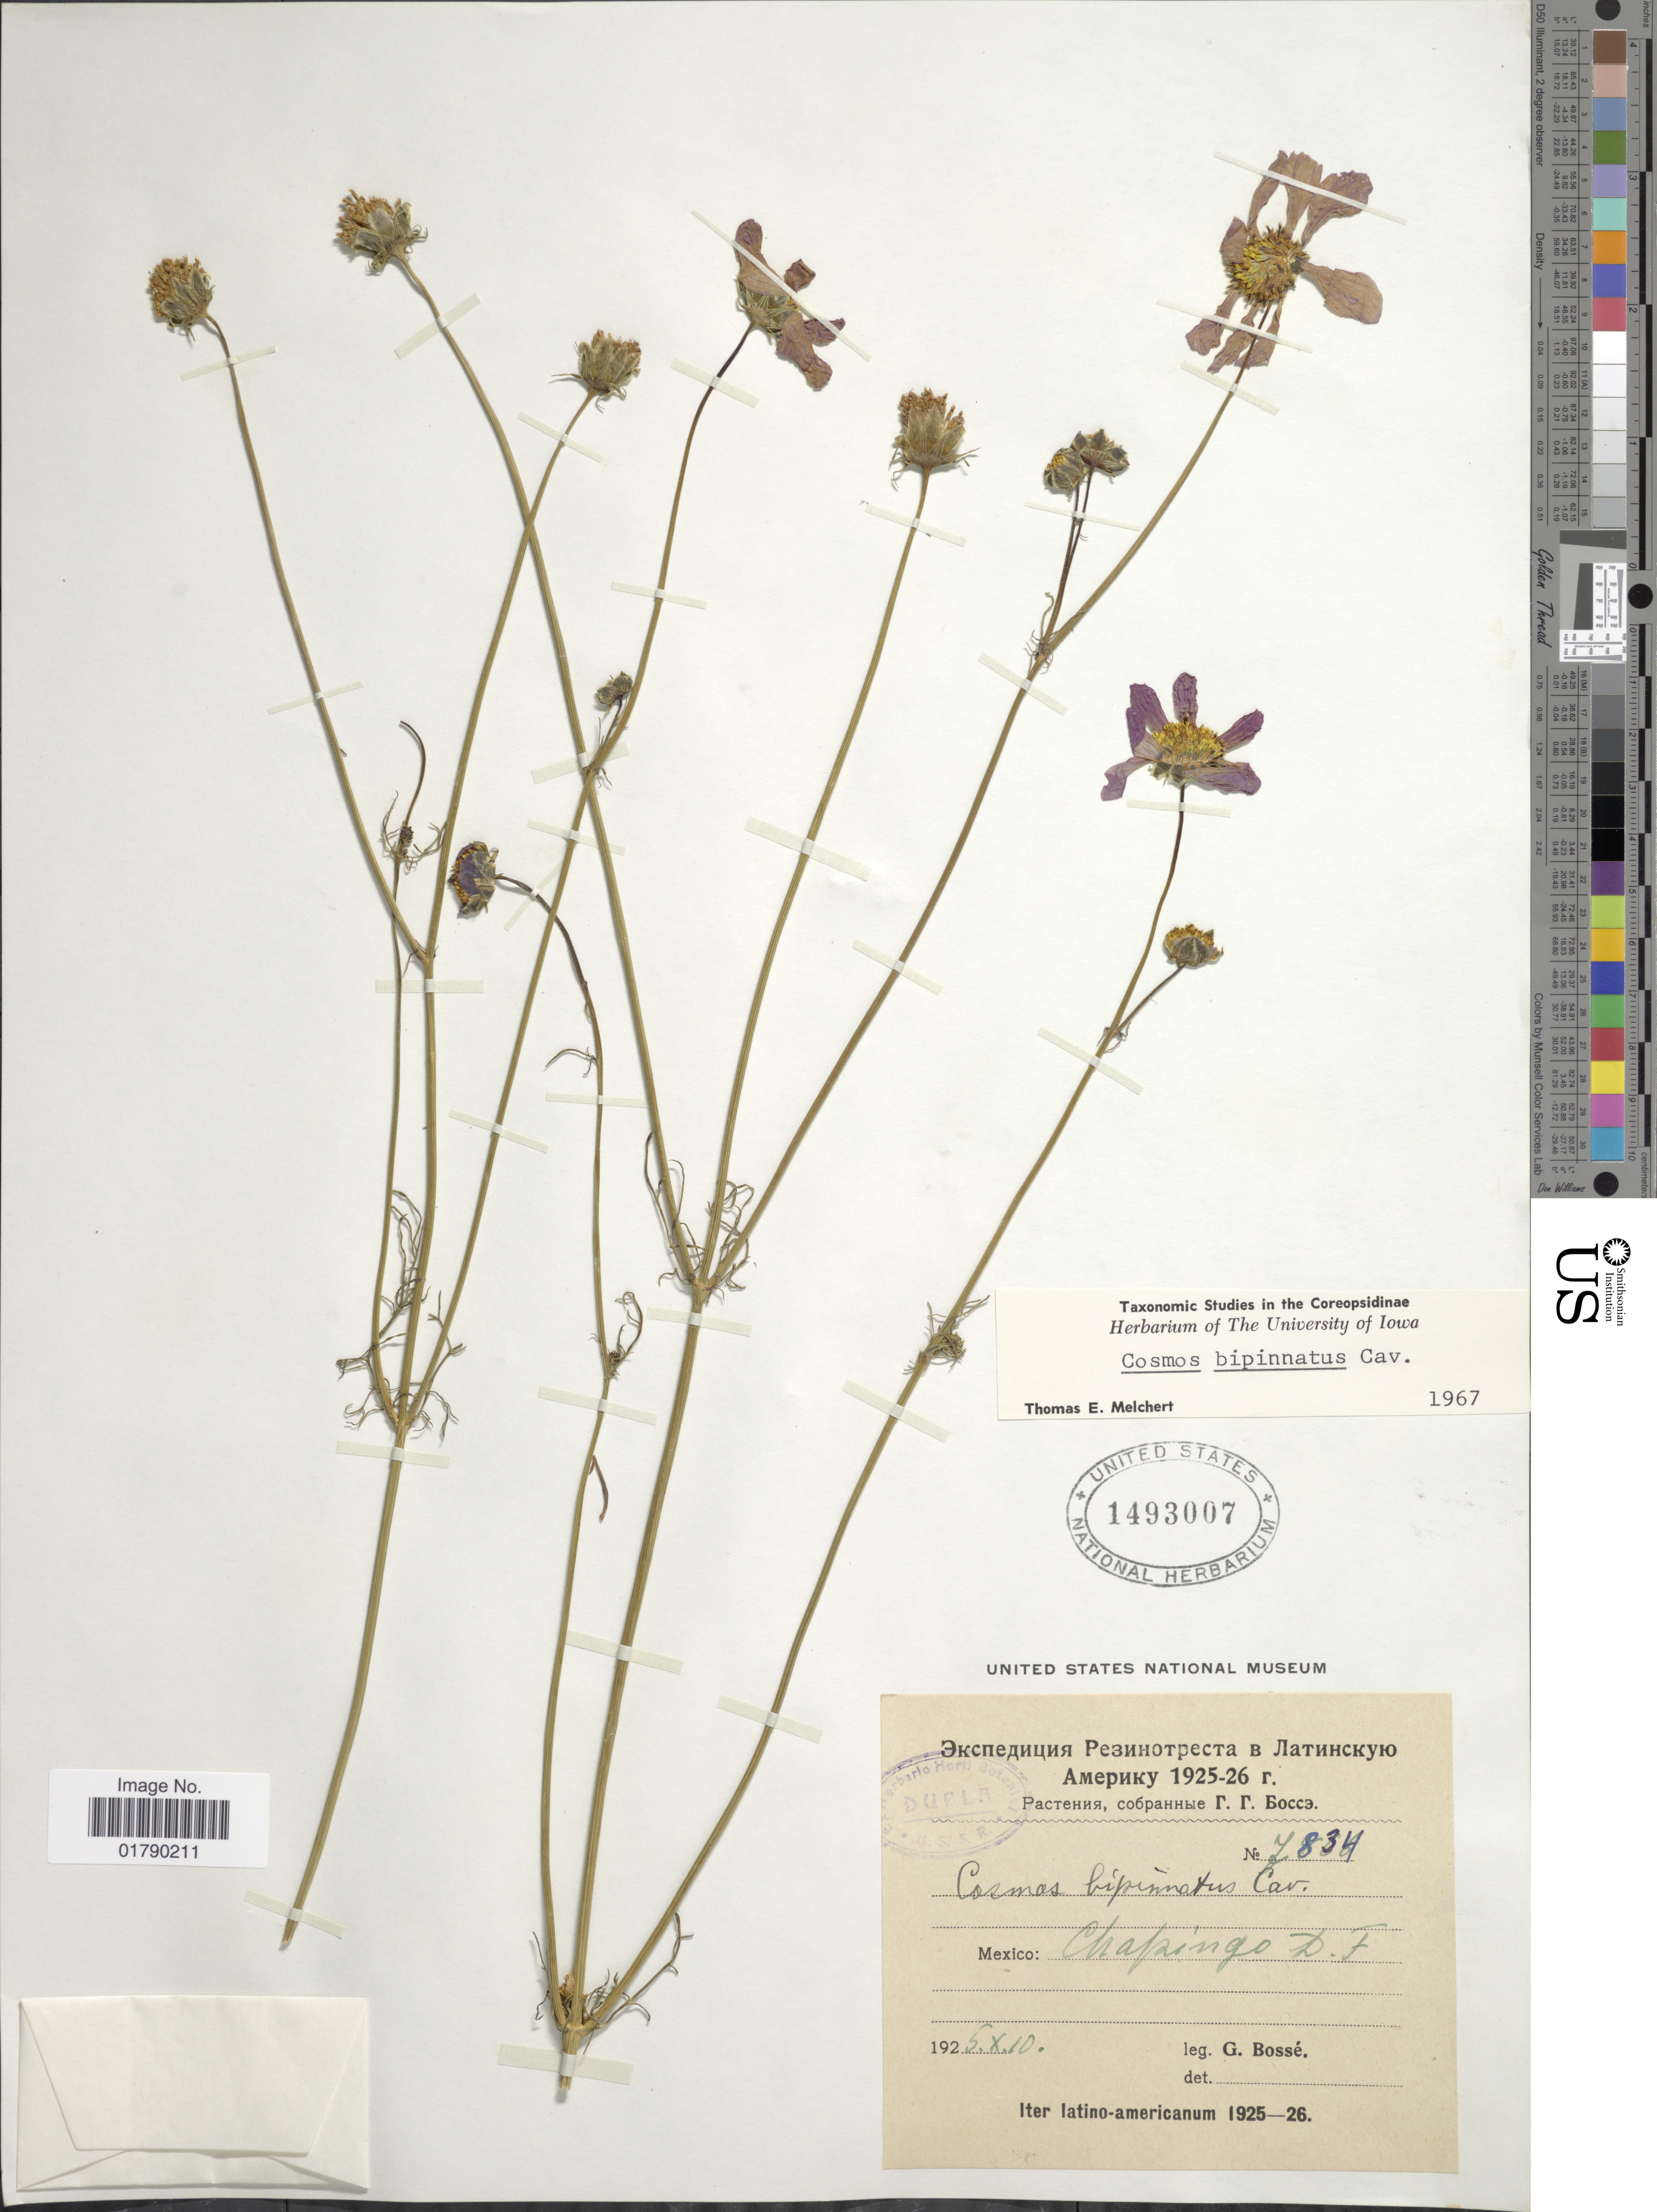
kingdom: Plantae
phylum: Tracheophyta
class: Magnoliopsida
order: Asterales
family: Asteraceae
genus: Cosmos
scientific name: Cosmos bipinnatus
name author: Cav.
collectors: G. Bossé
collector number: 7834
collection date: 1925-10-10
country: Mexico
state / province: Distrito Federal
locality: Chapingo, D. F.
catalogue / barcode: US 1493007